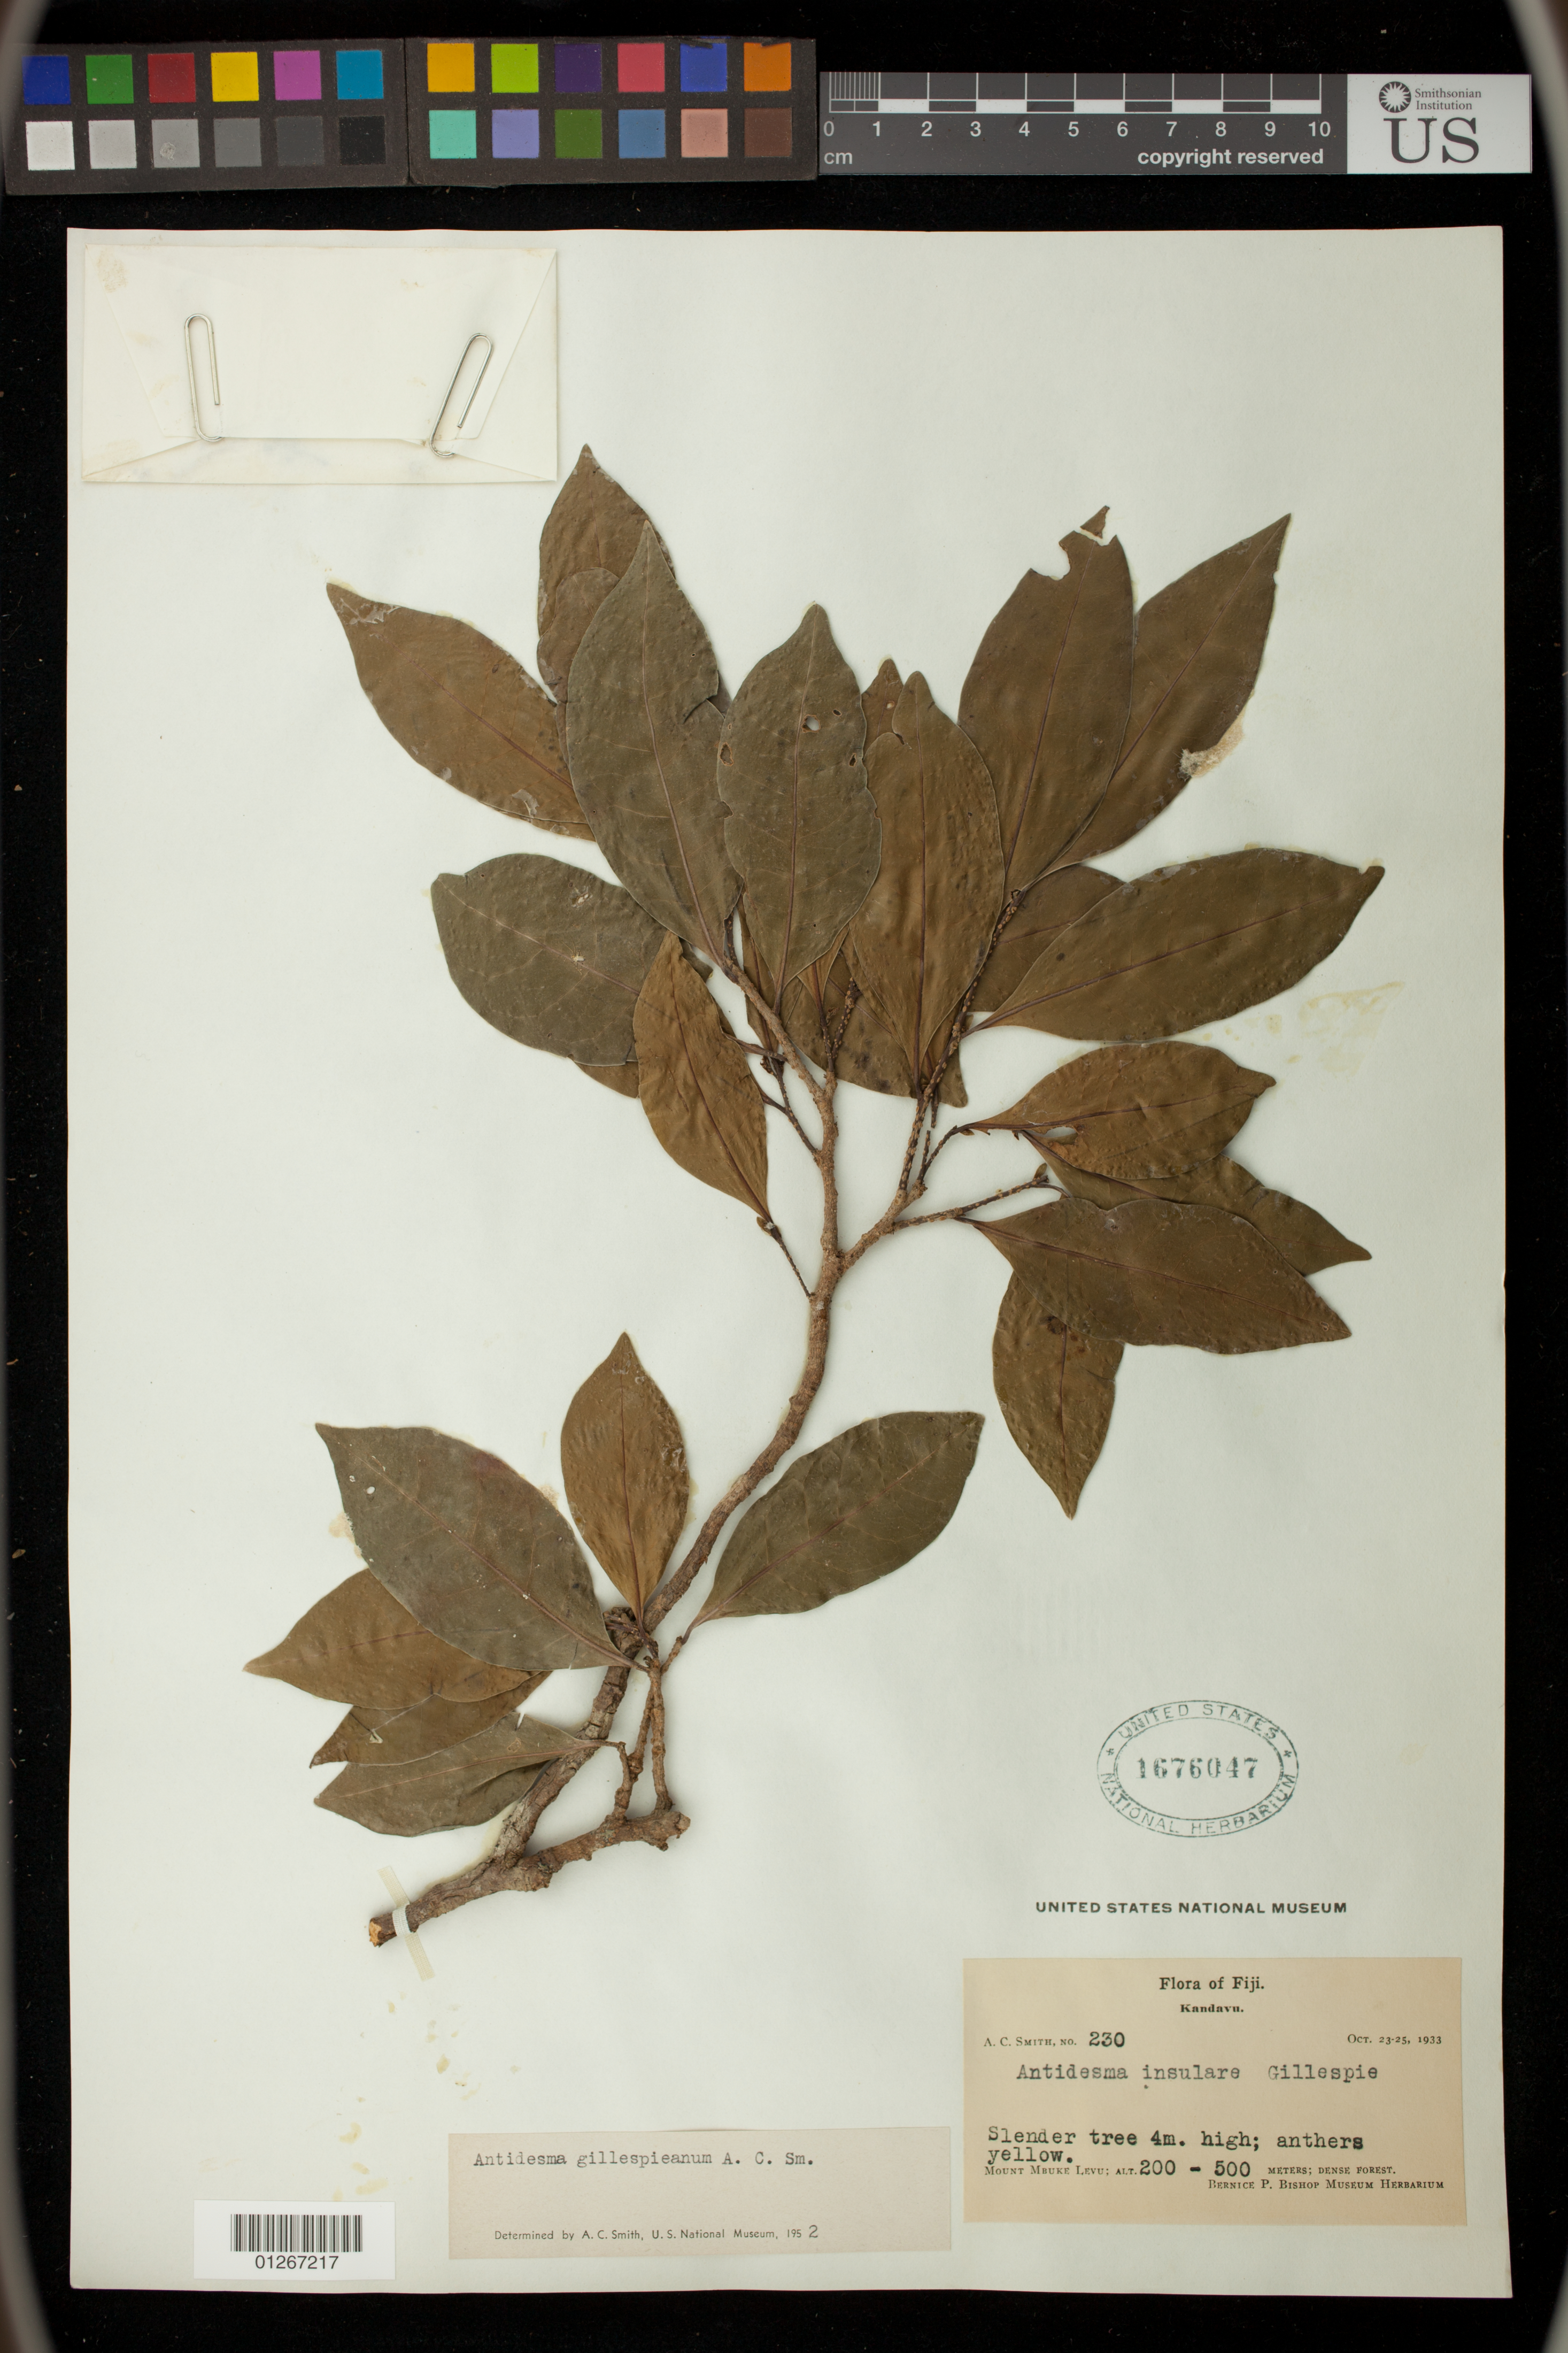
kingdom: Plantae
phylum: Tracheophyta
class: Magnoliopsida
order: Malpighiales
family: Phyllanthaceae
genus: Antidesma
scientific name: Antidesma gillespieanum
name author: A.C. Sm.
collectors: A. C. Smith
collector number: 230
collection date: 1933-10-23/1933-10-25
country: Fiji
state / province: Western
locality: Kandavu.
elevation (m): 200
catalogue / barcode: US 1676047